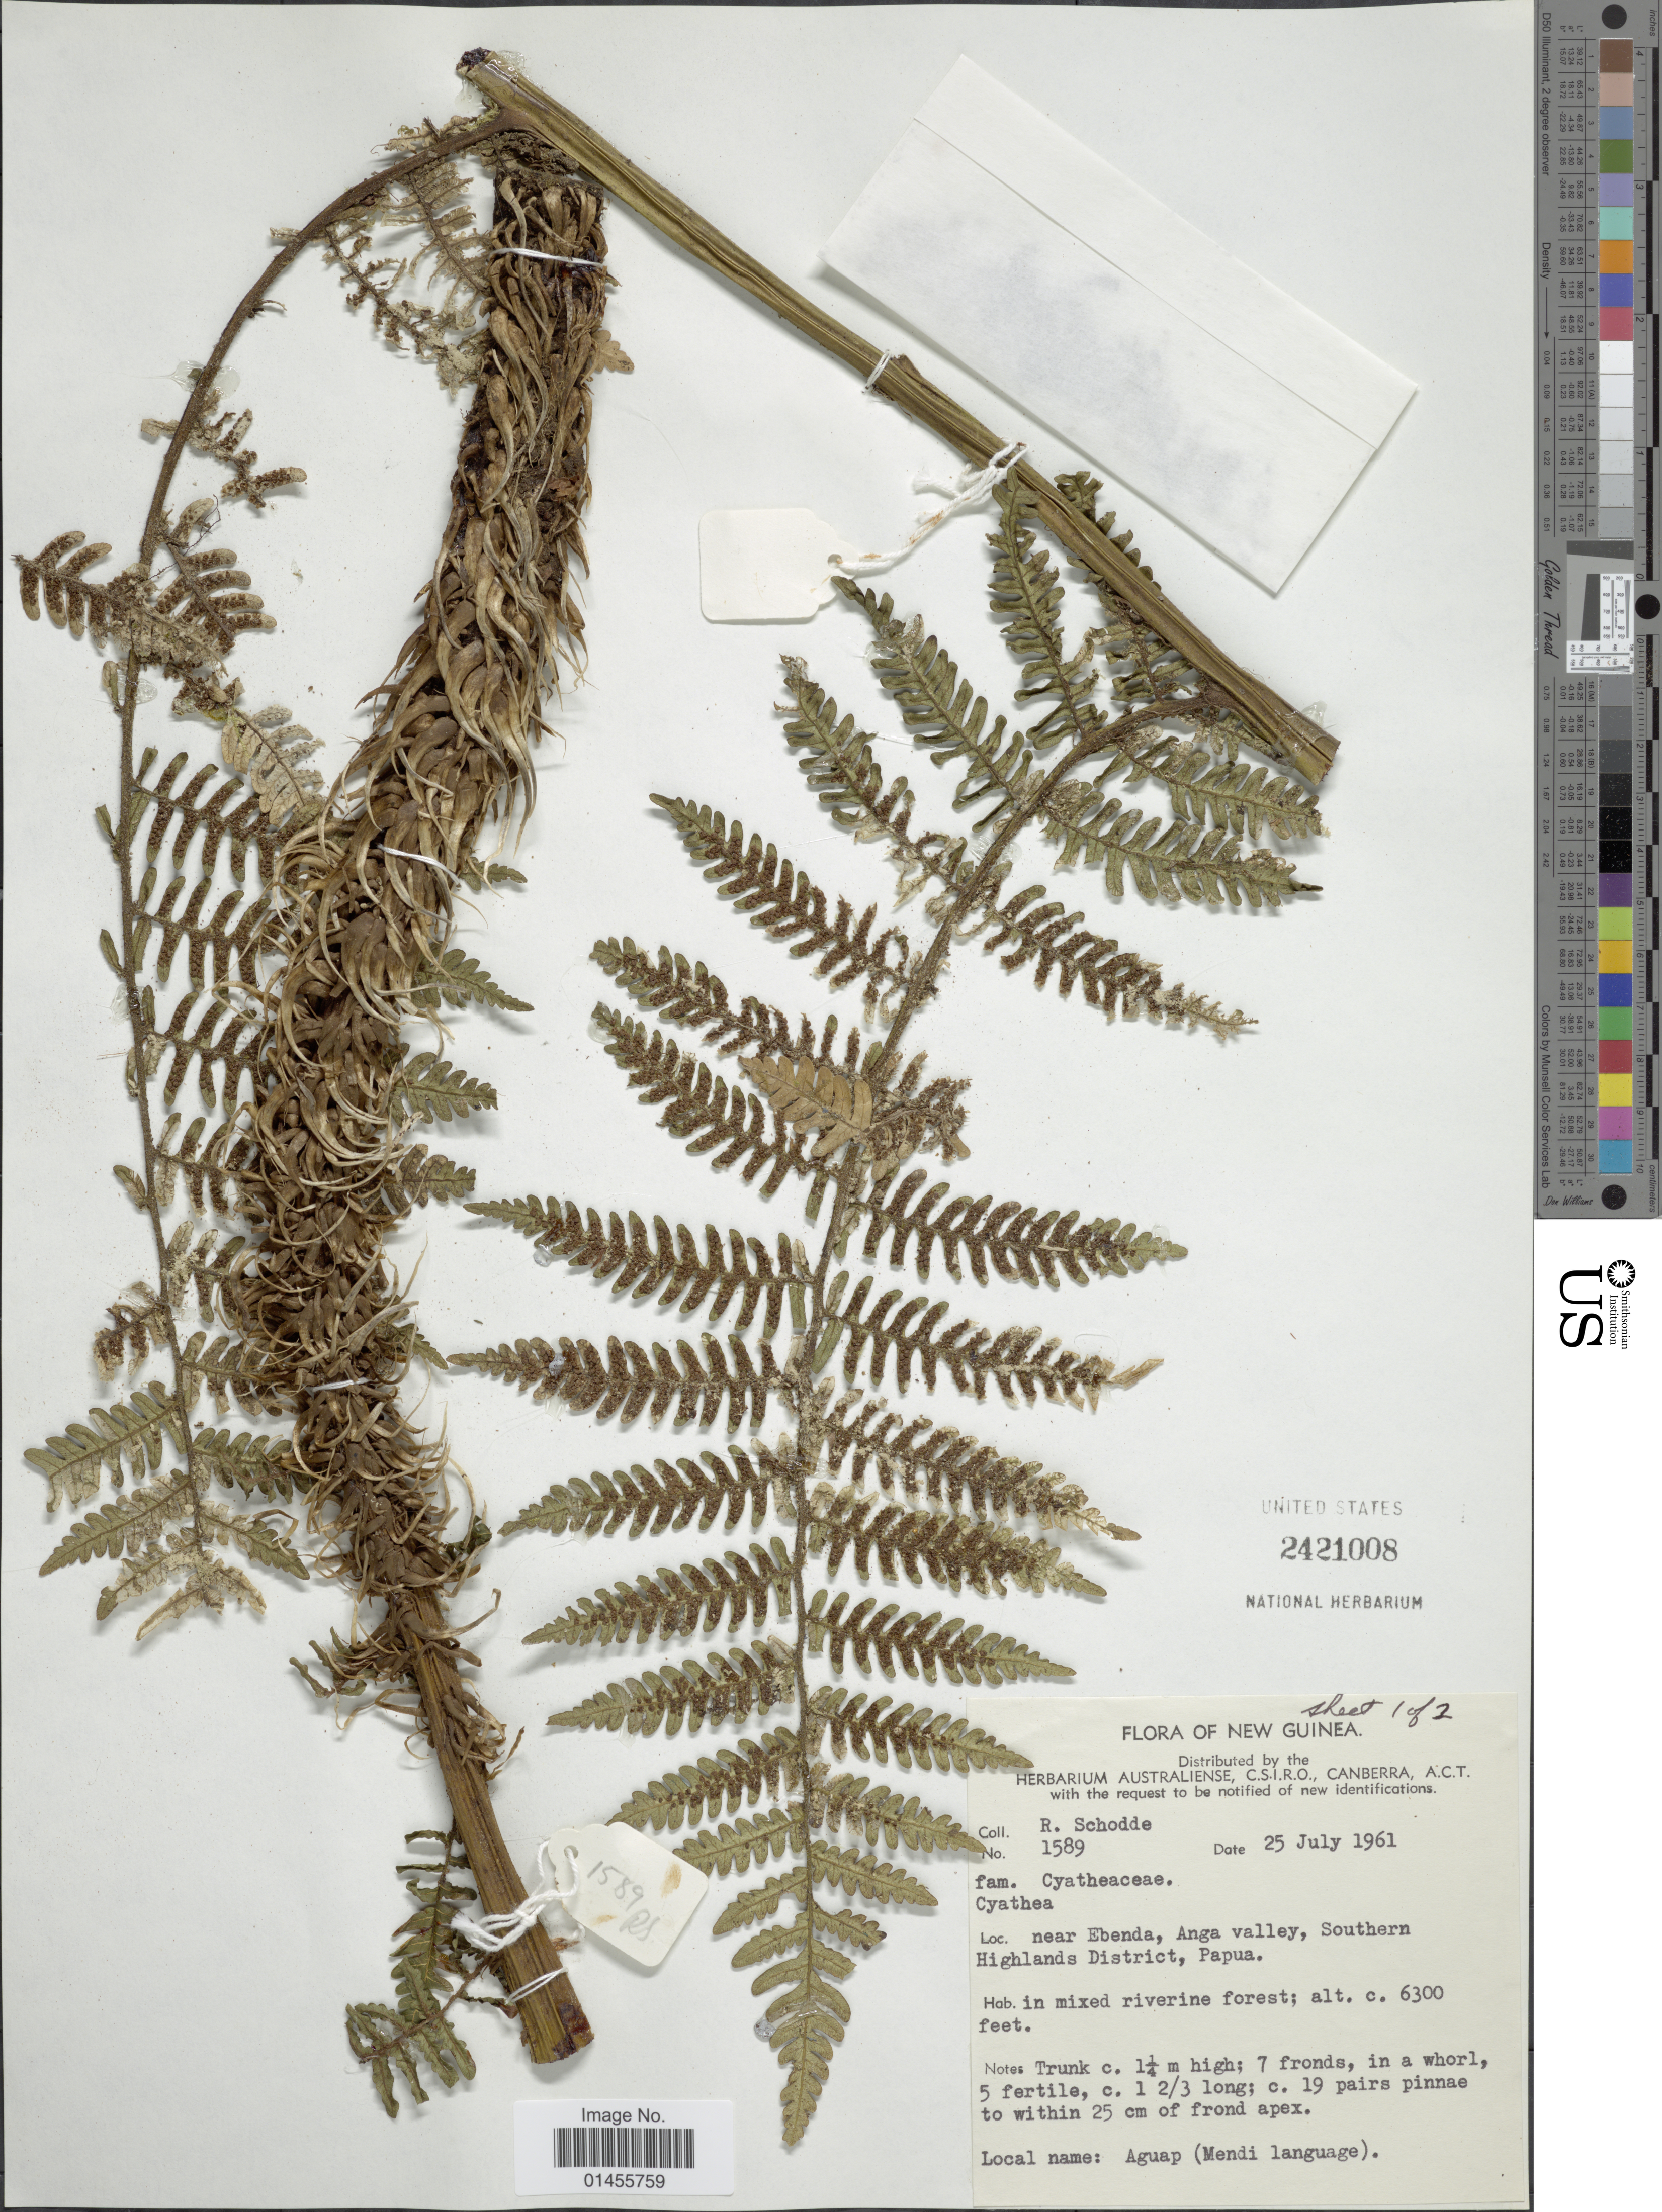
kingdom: Plantae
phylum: Tracheophyta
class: Polypodiopsida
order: Cyatheales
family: Cyatheaceae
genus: Alsophila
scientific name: Alsophila sp.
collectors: R. Schodde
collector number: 1589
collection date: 1961-07-25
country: Papua New Guinea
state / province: Southern Highlands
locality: New Guinea. near Ebenda, Anga valley, Southern Highlands District, Papua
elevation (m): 1920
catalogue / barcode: US 2421008